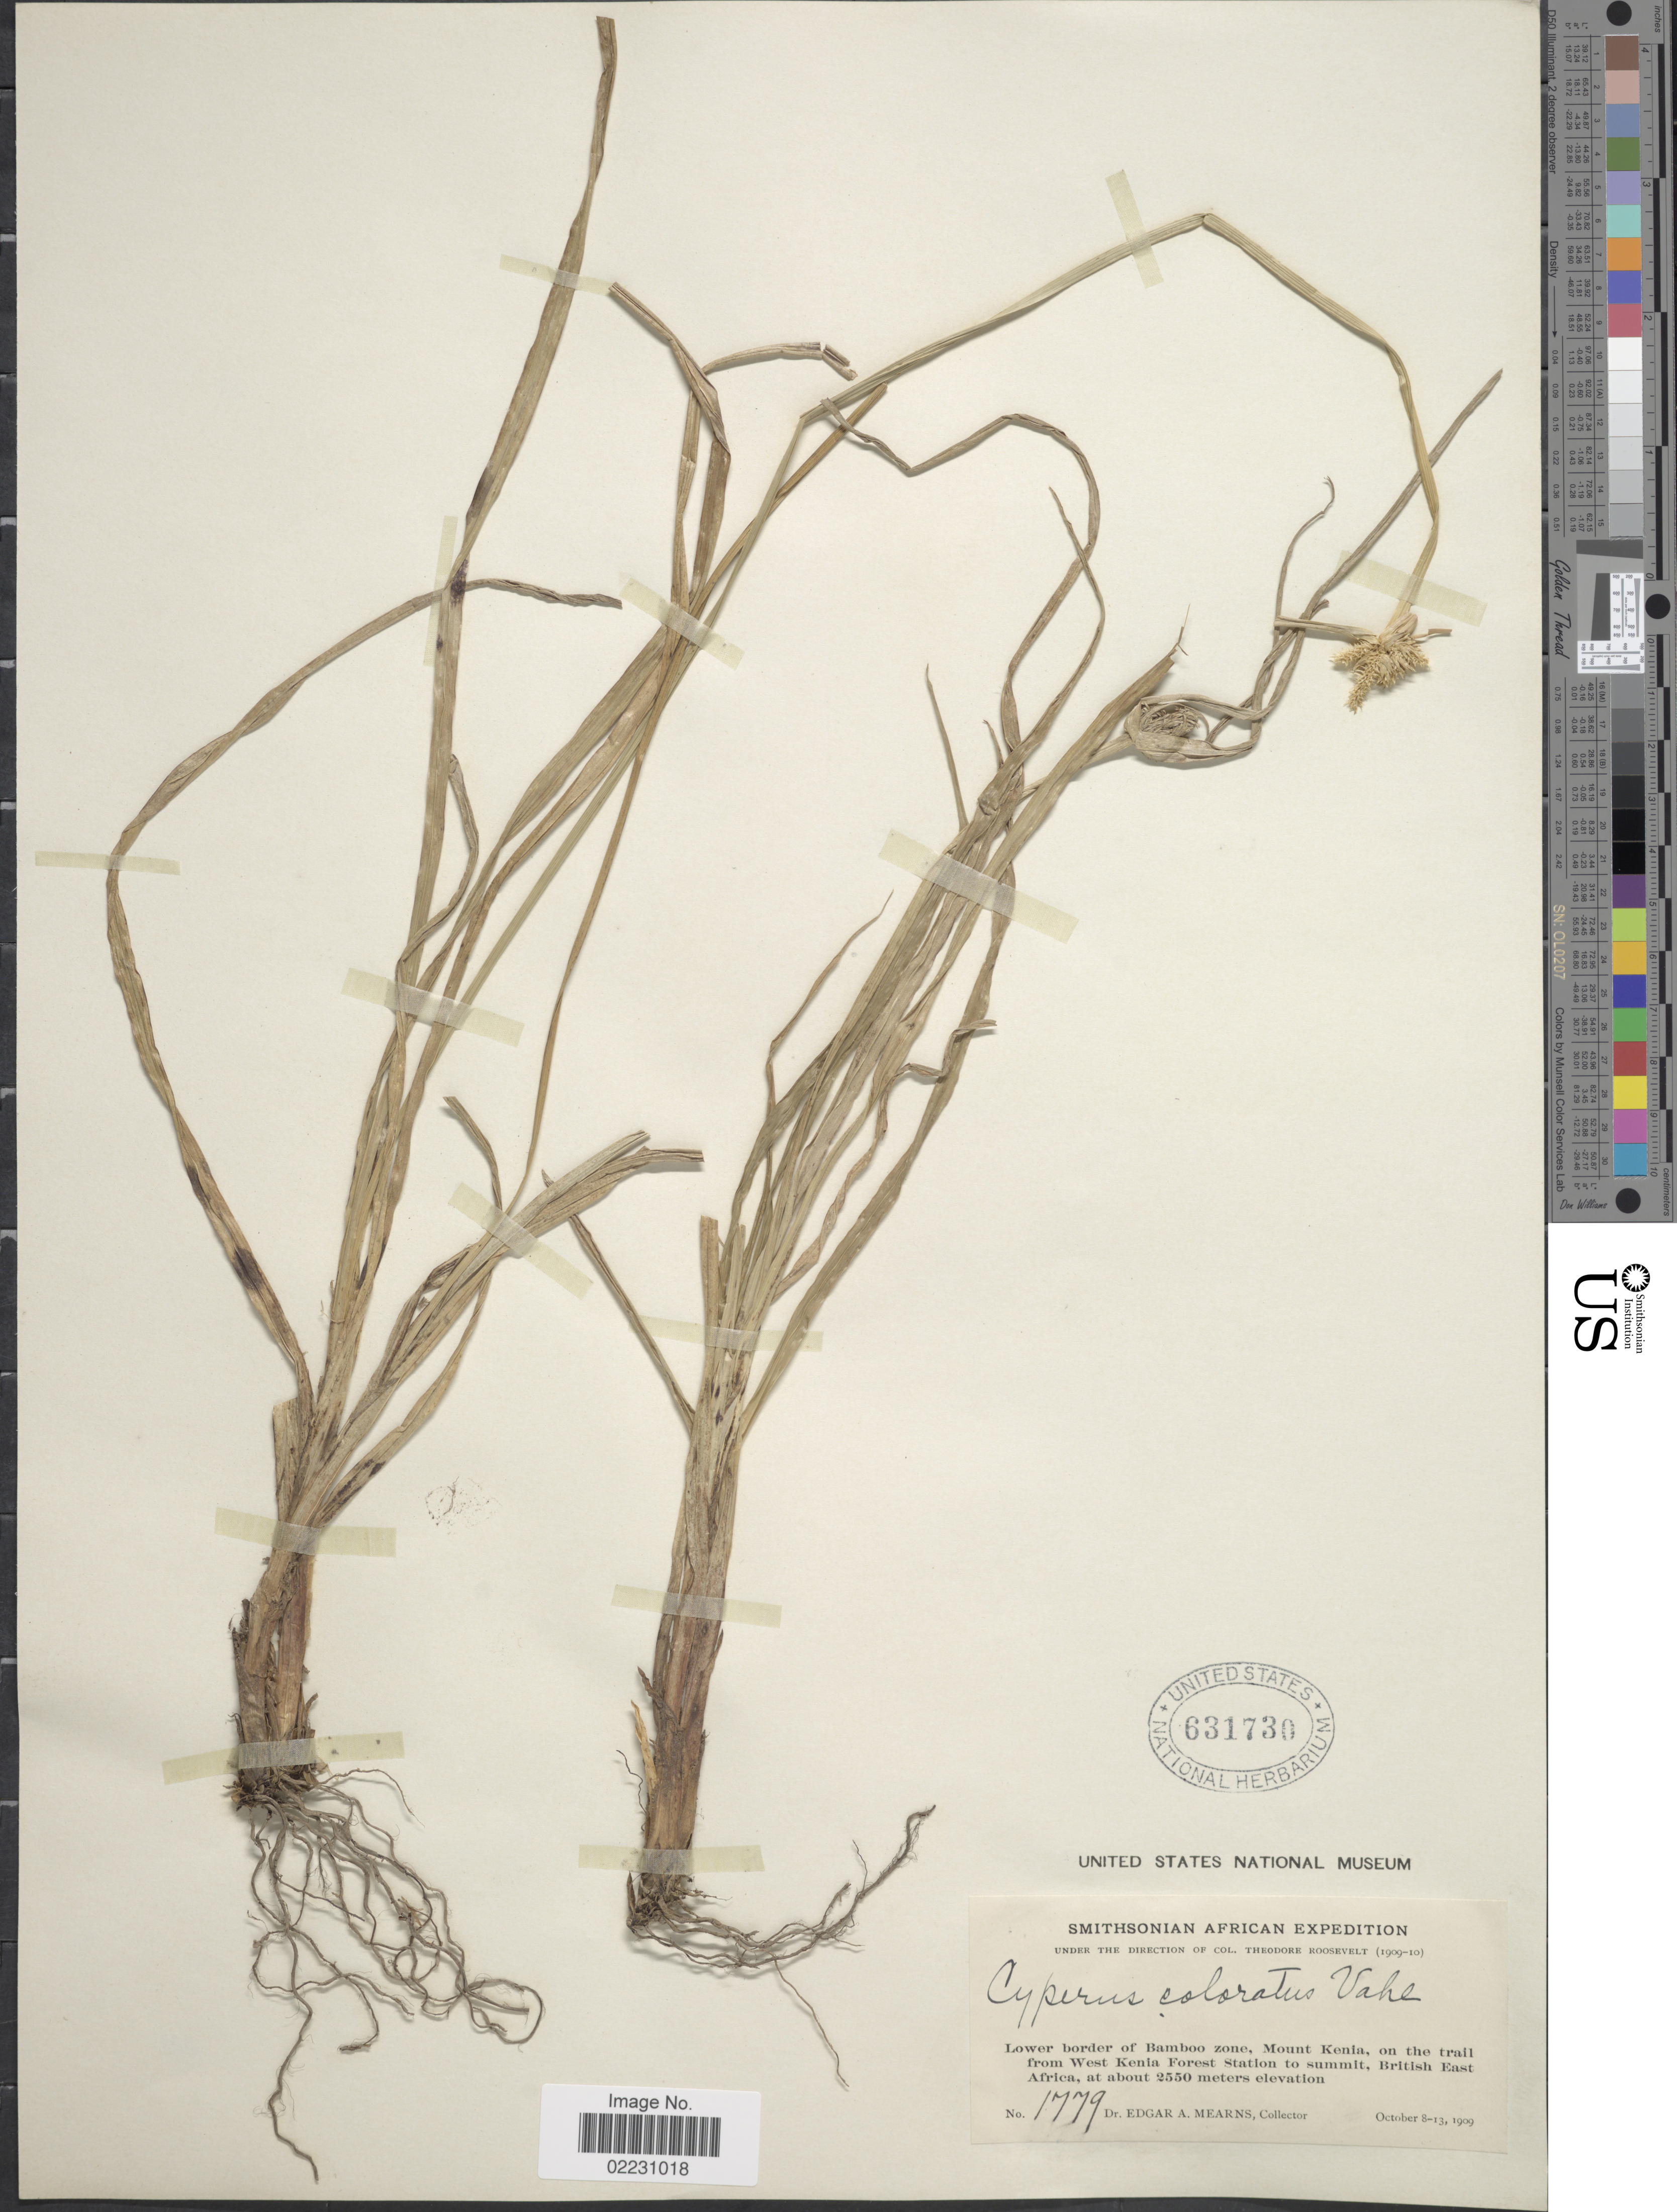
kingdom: Plantae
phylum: Tracheophyta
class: Liliopsida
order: Poales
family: Cyperaceae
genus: Cyperus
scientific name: Cyperus dubius Rottb. var. dubius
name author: Rottb.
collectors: E. A. Mearns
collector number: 1779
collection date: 1909-10-08/1909-10-13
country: Kenya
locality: Lower border of Bamboo zone, Mount Kenia, on the trail from West Kenia Forest Station to summit, British East Africa.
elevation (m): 2550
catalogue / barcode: US 631730